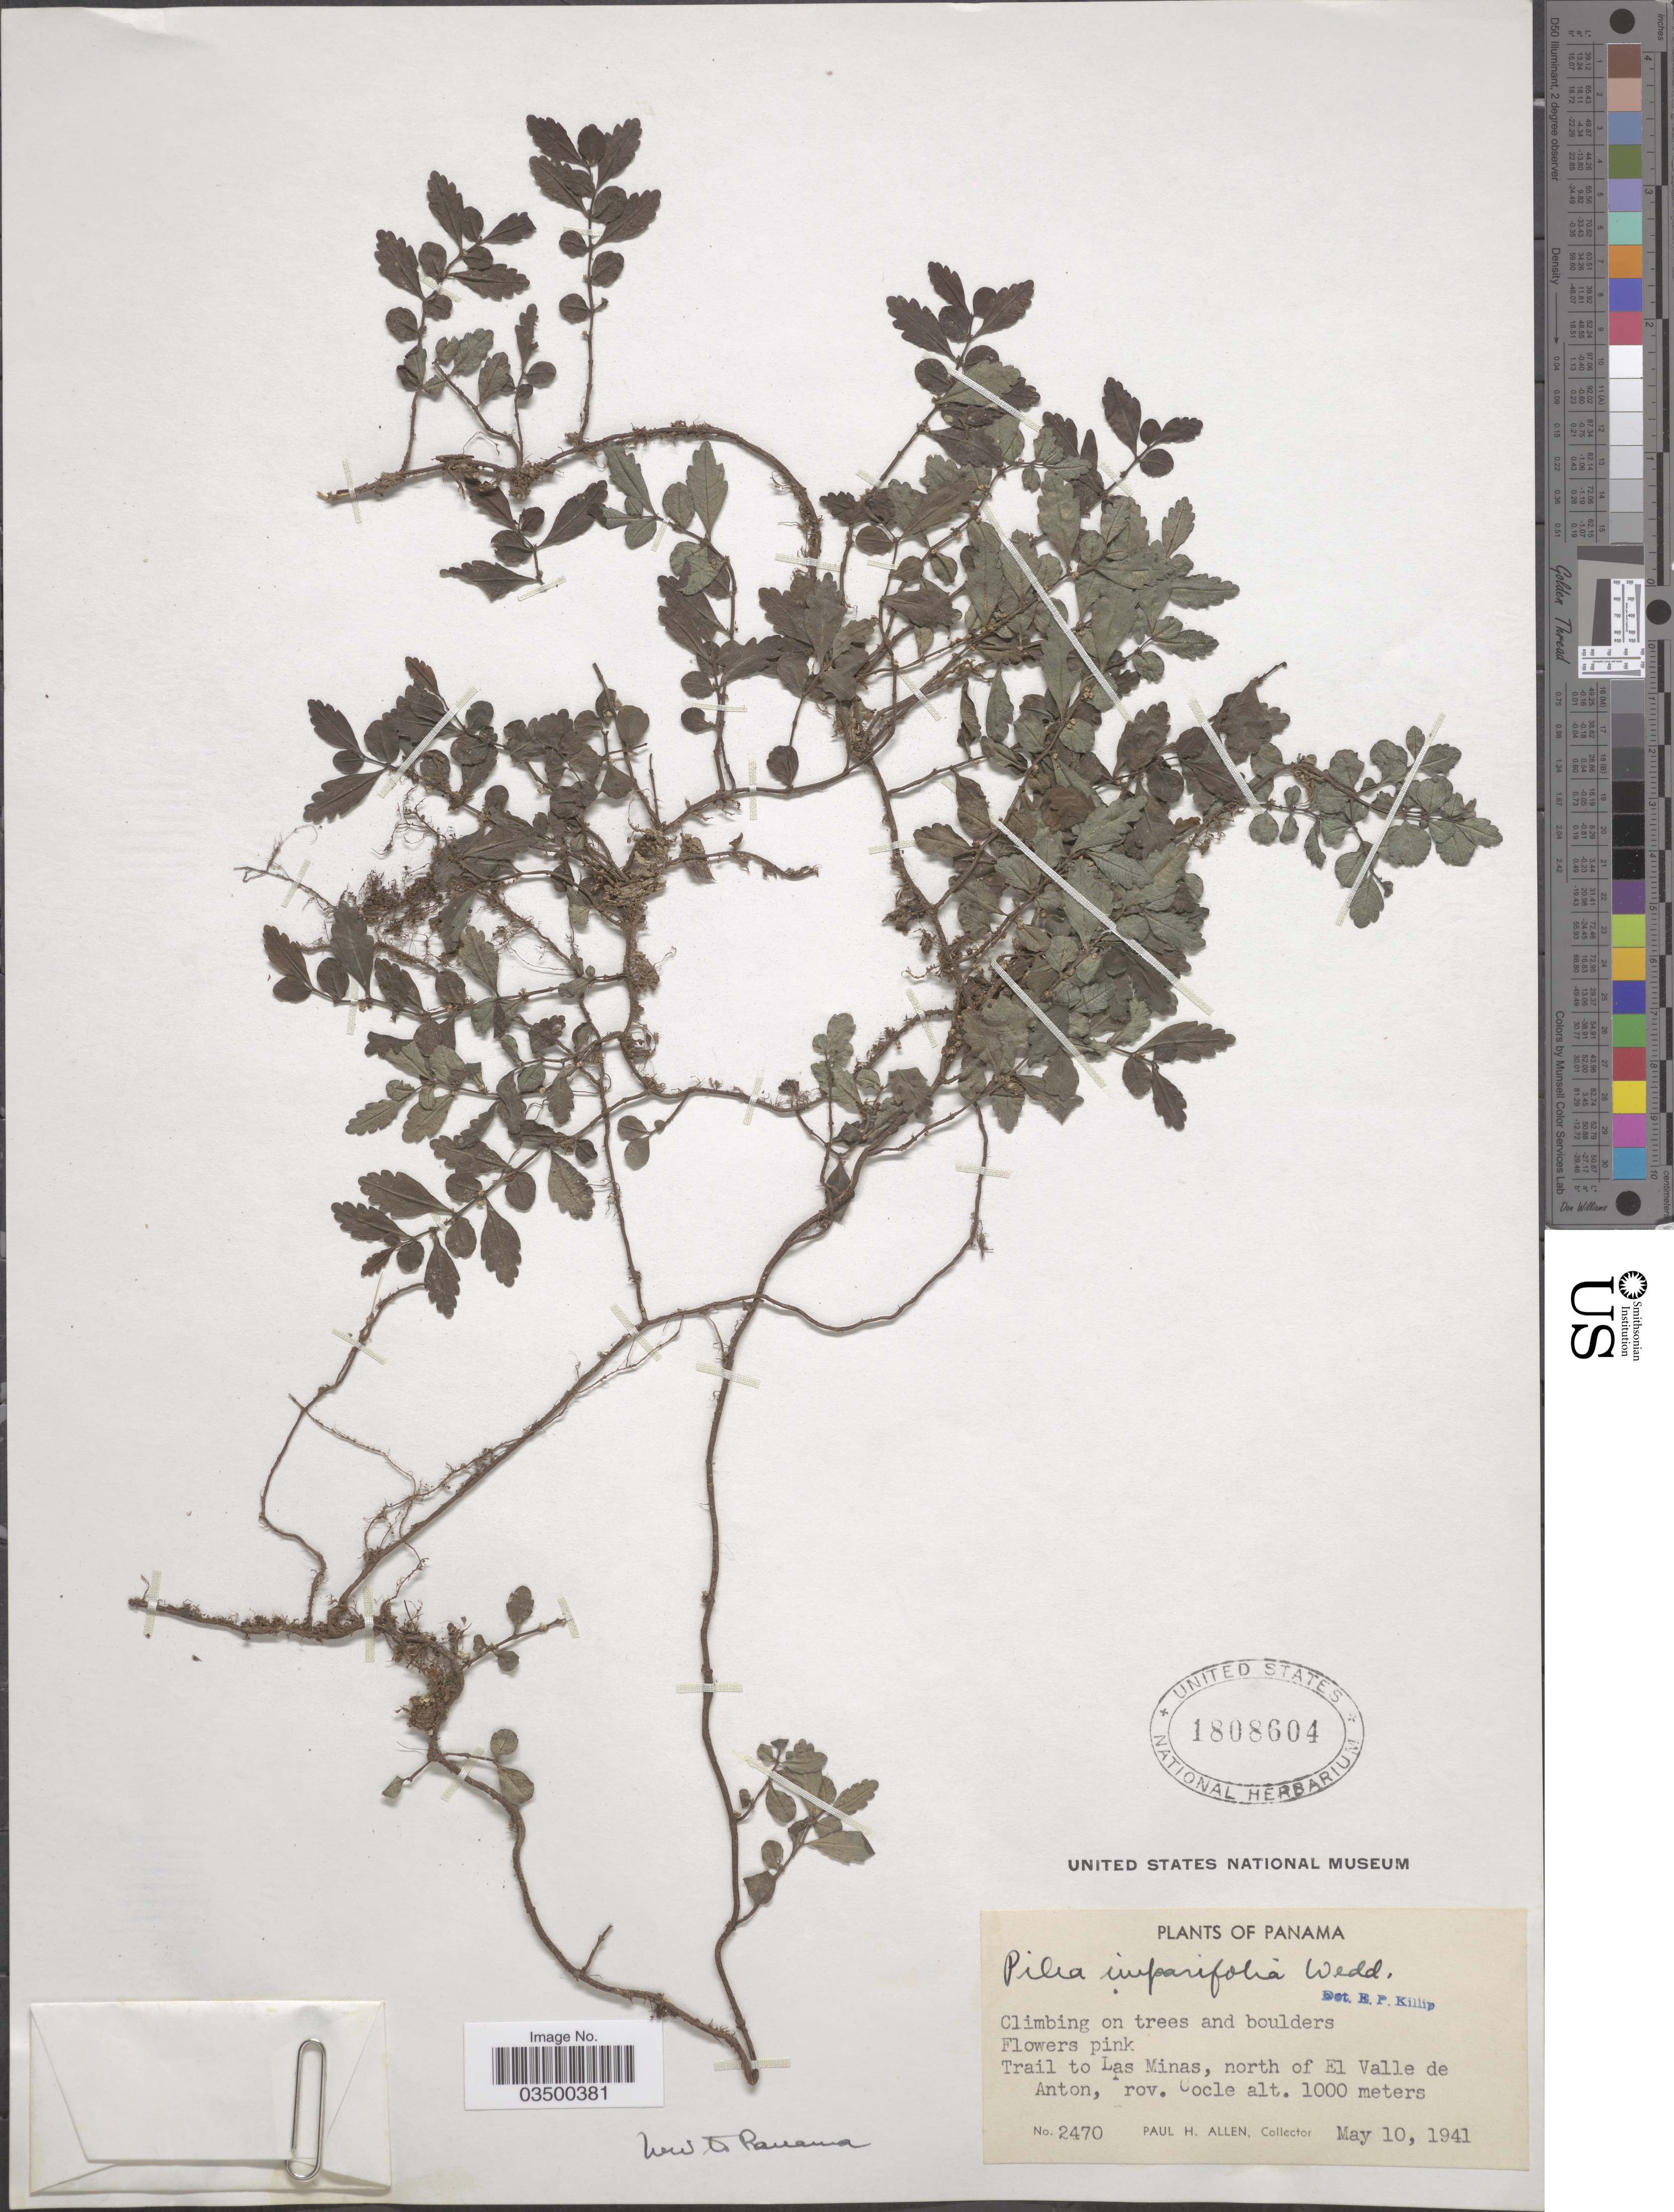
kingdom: Plantae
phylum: Tracheophyta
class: Magnoliopsida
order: Rosales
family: Urticaceae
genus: Pilea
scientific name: Pilea imparifolia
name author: Wedd.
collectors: P. H. Allen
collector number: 2470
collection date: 1941-05-10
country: Panama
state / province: Cocle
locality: Trail to Las Minas, north of El Valle de Anton.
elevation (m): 1000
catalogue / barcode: US 1808604